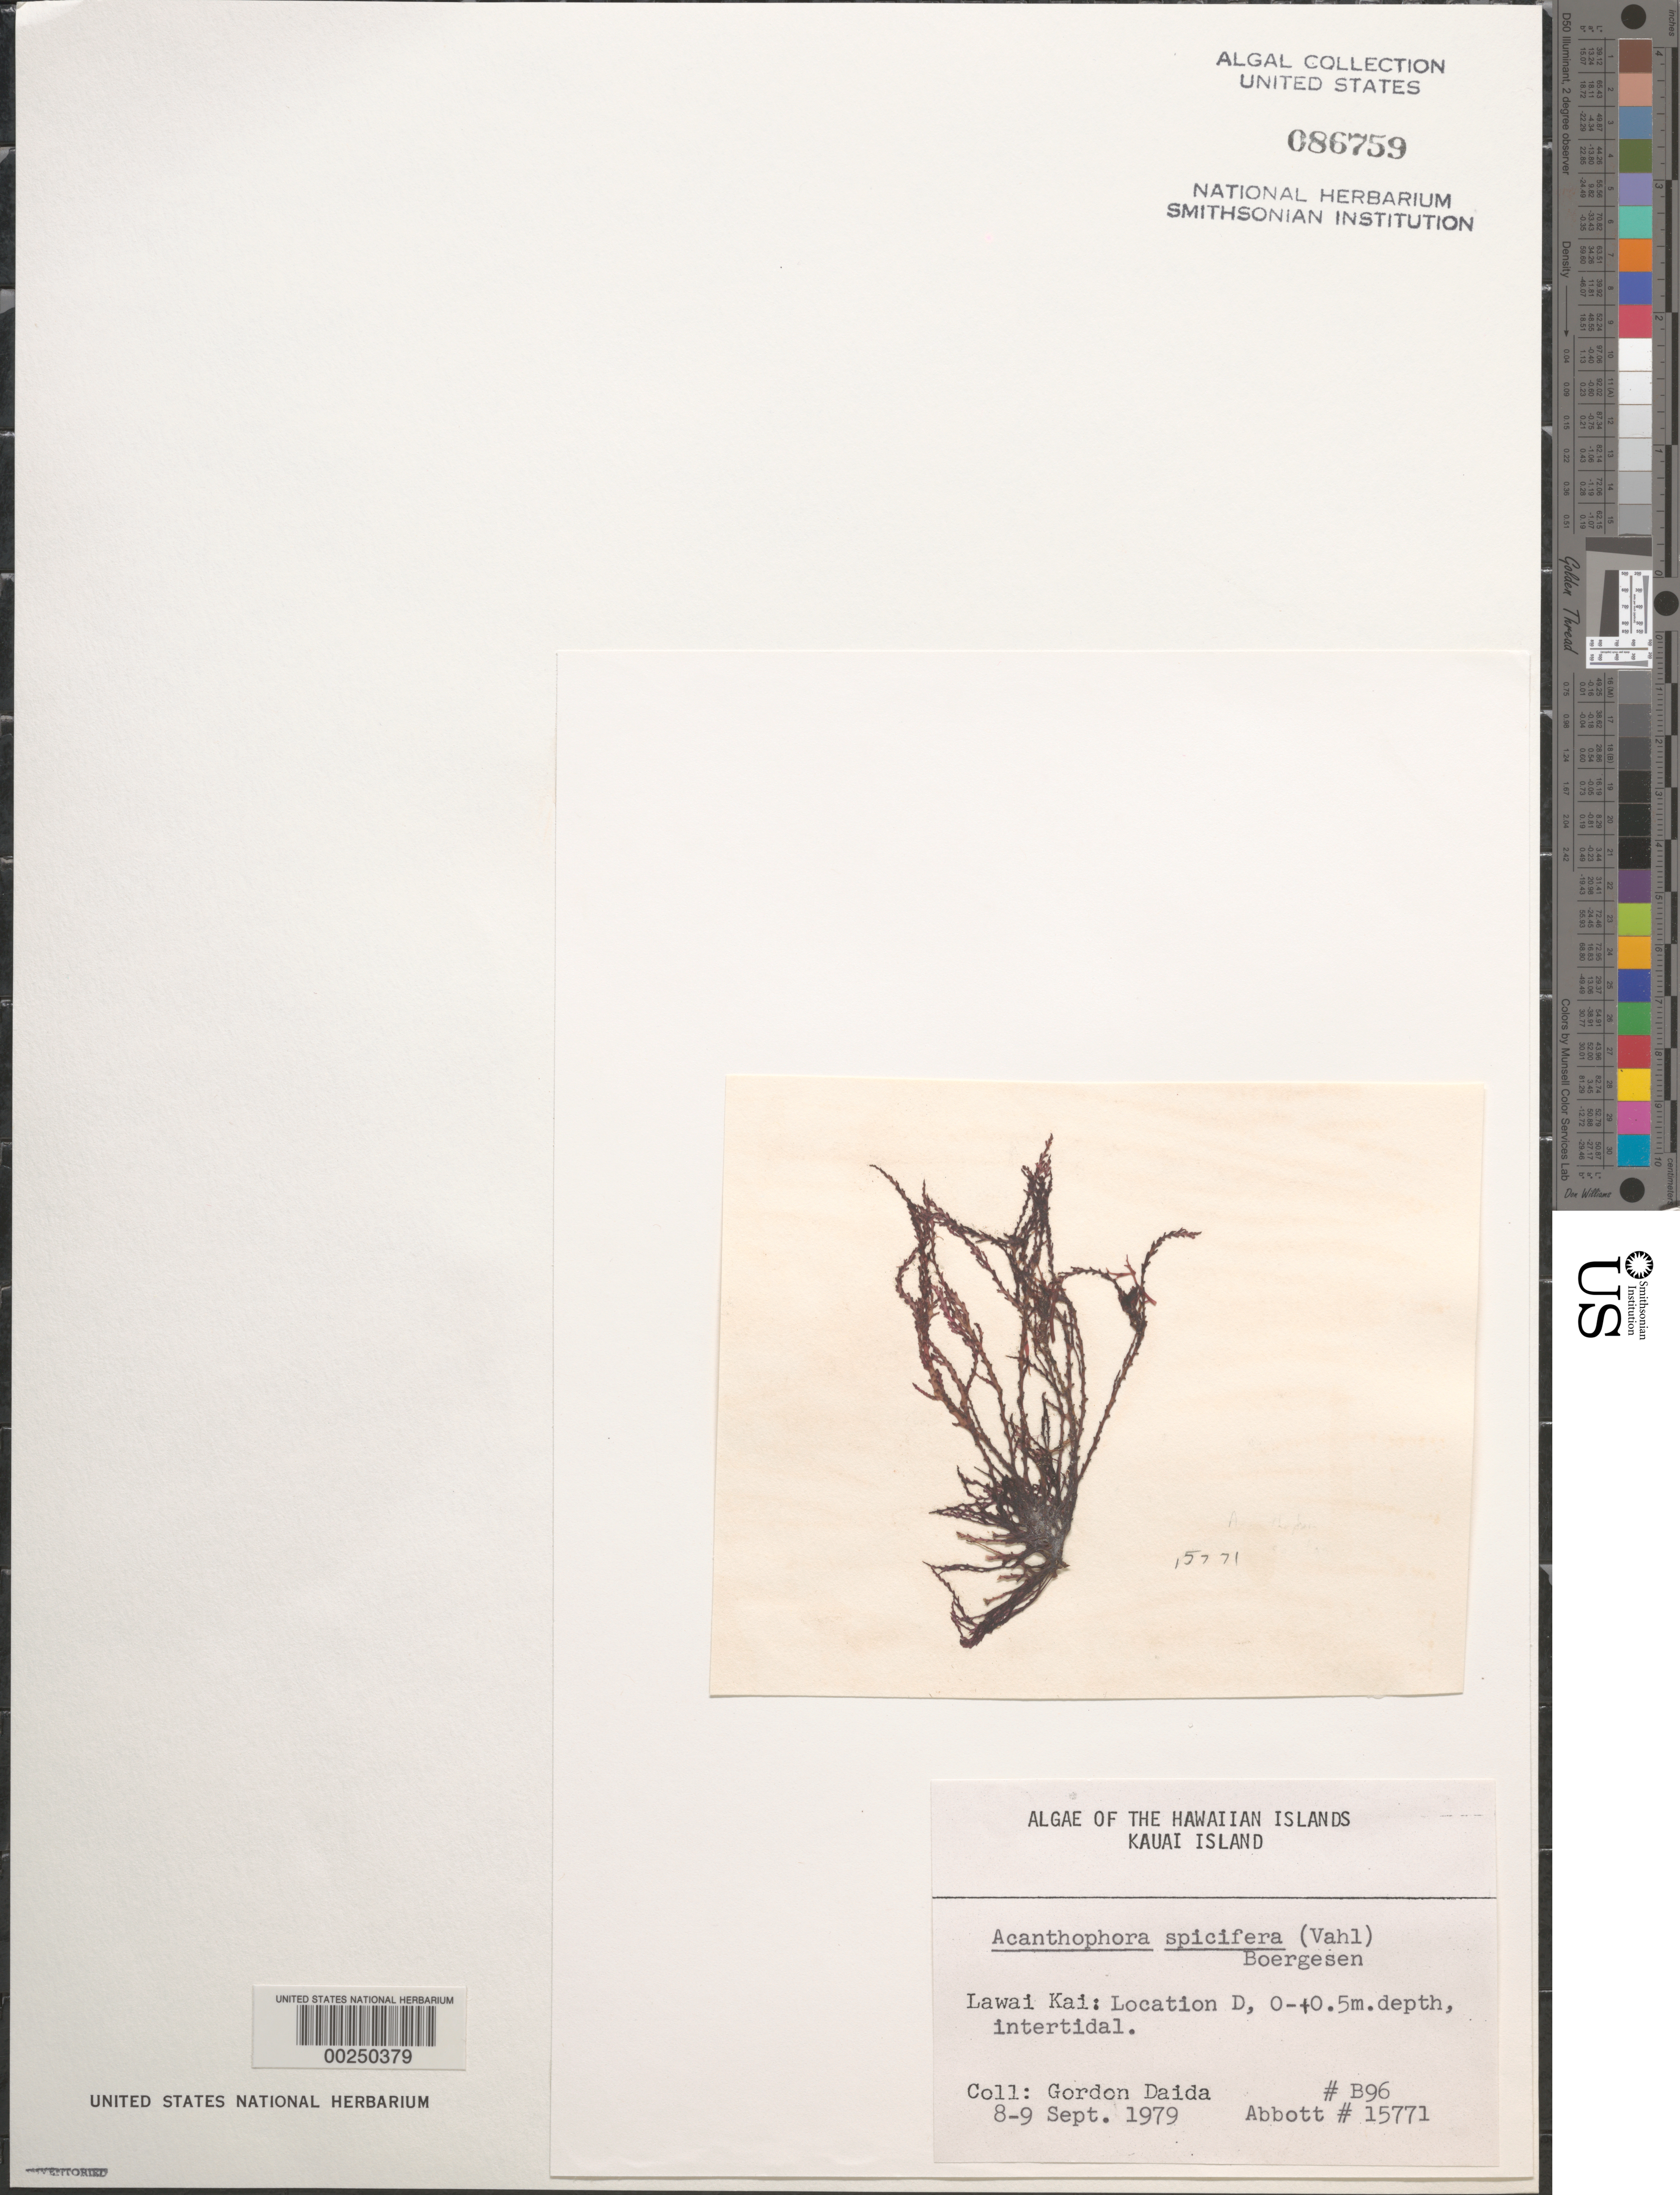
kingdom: Plantae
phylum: Rhodophyta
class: Florideophyceae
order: Ceramiales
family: Rhodomelaceae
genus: Acanthophora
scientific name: Acanthophora spicifera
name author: (Vahl) Børgesen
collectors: G. Daida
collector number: B96 & IAA 15771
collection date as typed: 08 Sep 1979 to 09 Sep 1979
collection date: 1979-09-08/1979-09-09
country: United States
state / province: Hawaii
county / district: Kaui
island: Kaua'i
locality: Lawai Kai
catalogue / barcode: US 86759